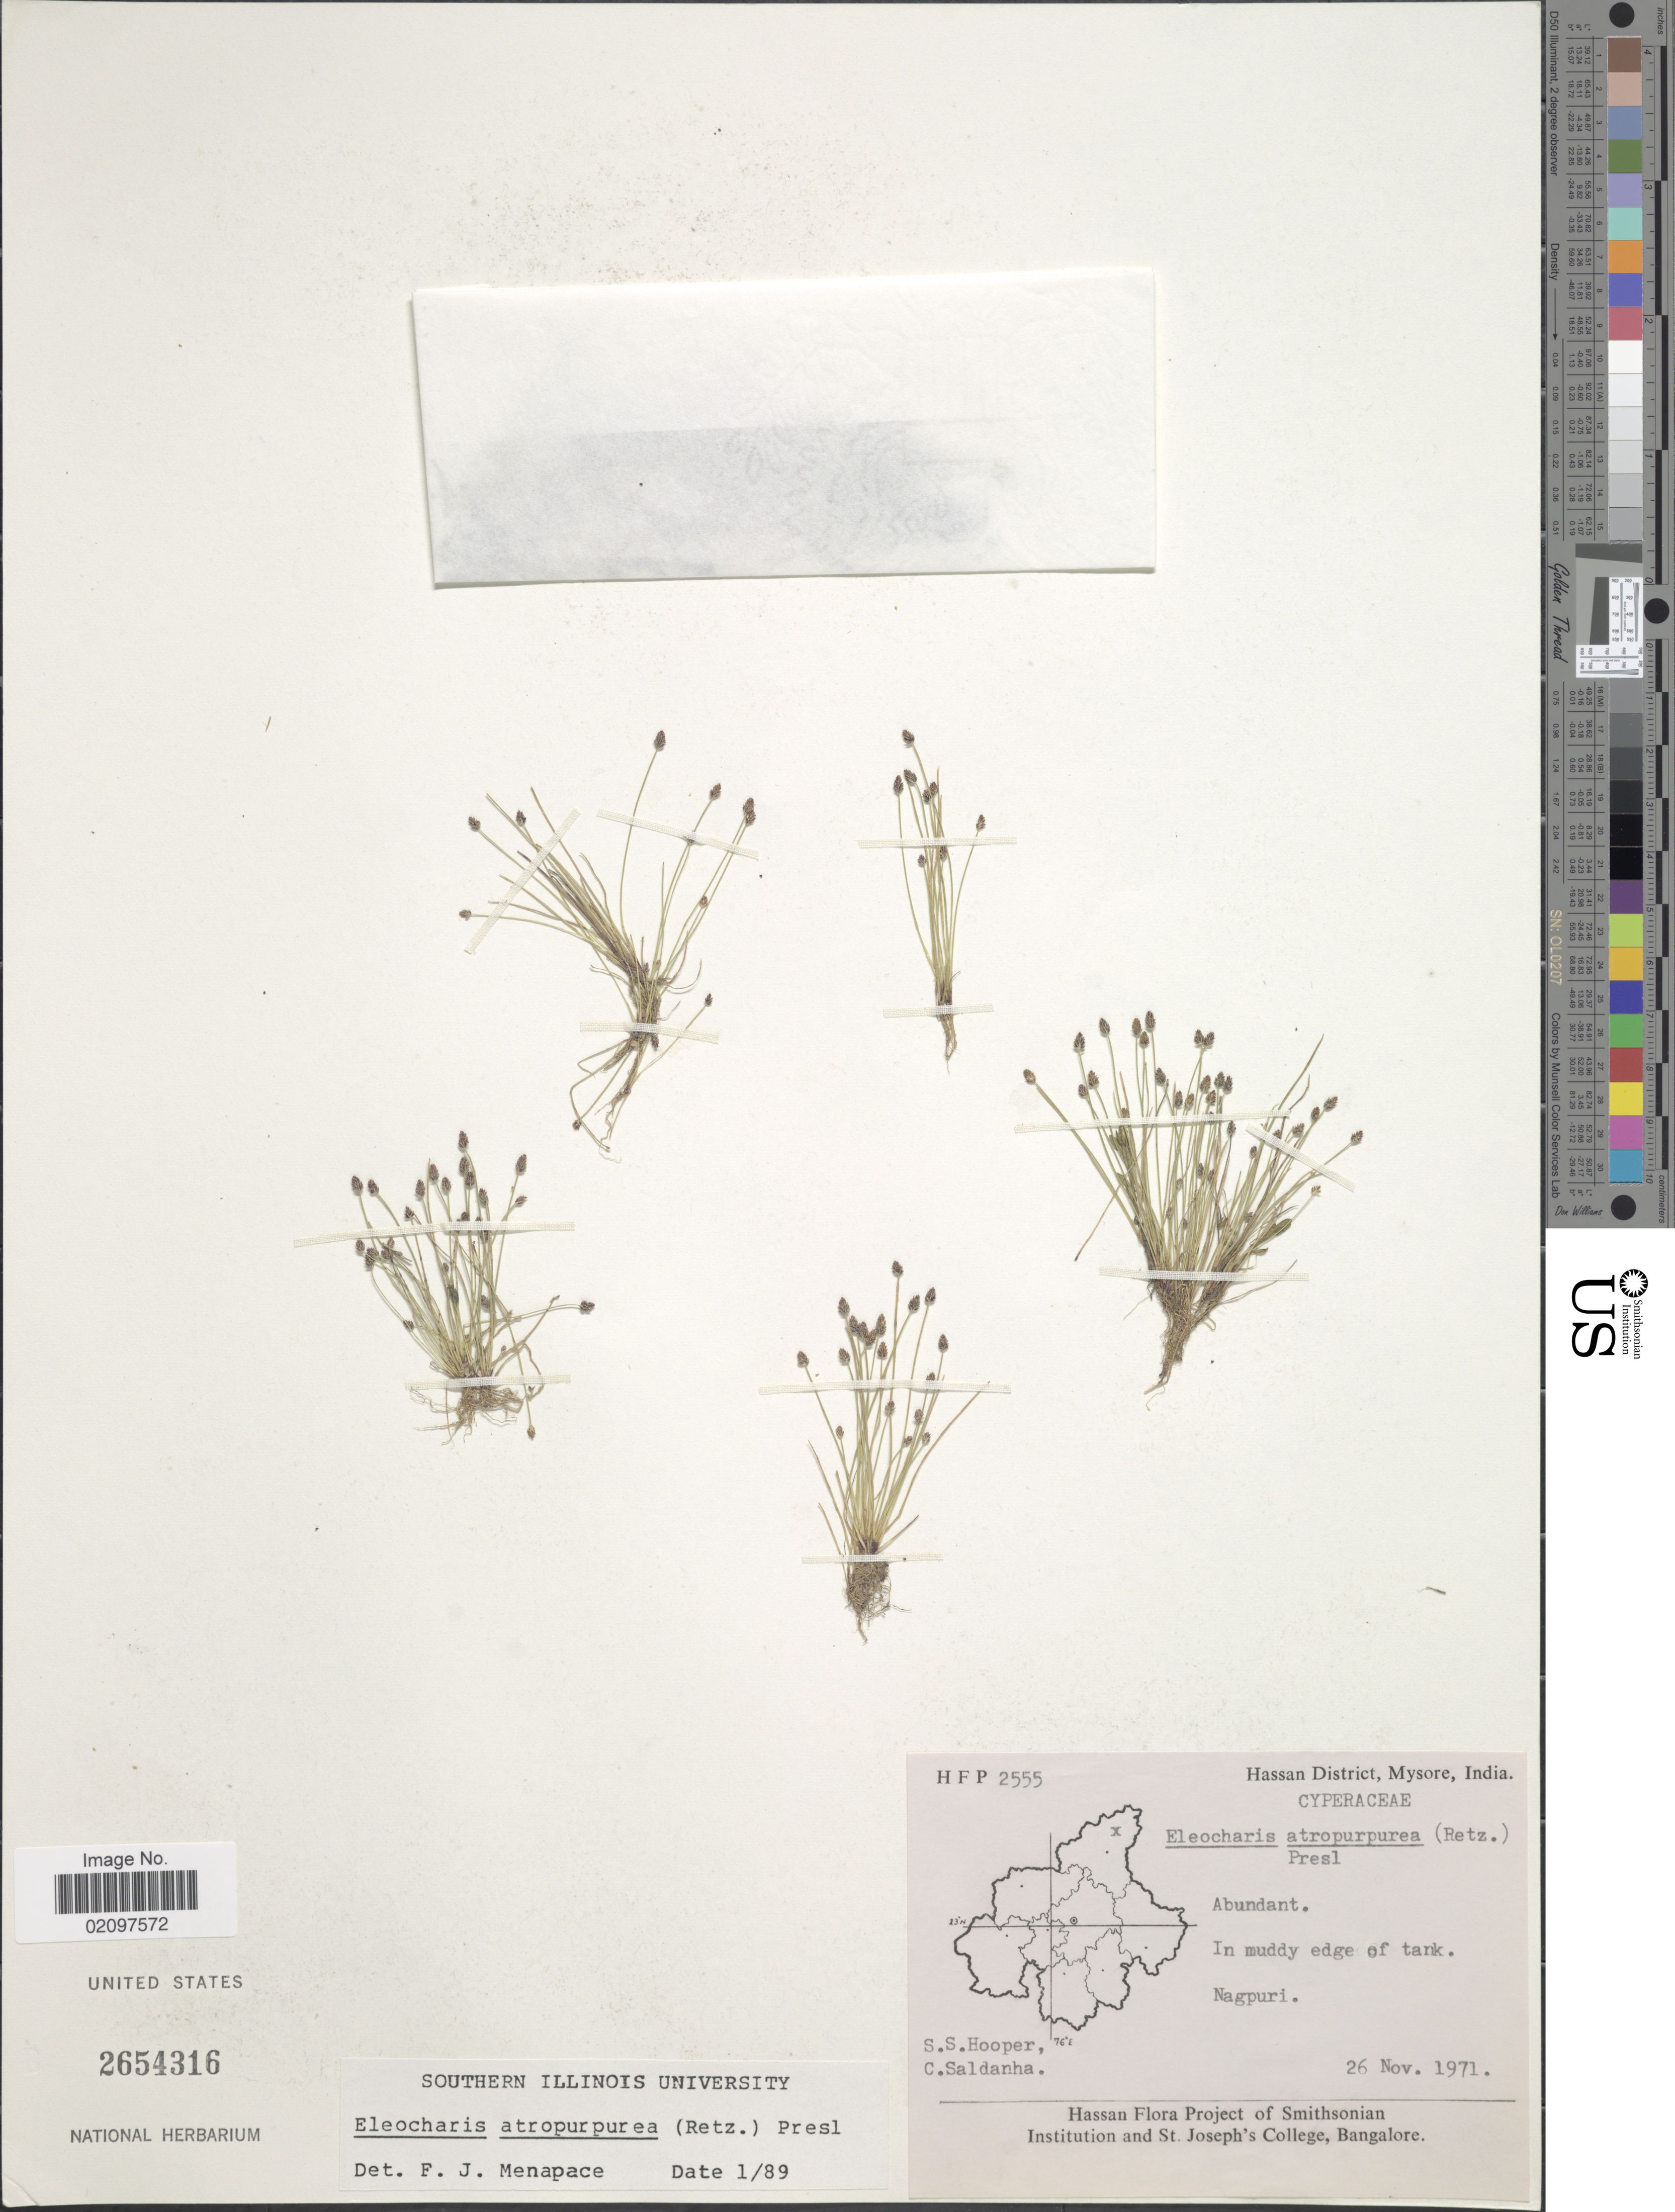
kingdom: Plantae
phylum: Tracheophyta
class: Liliopsida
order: Poales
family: Cyperaceae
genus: Eleocharis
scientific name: Eleocharis atropurpurea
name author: (Retz.) J. Presl & C. Presl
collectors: S. S. Hooper & C. Saldanha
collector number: H F P 2555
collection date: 1971-11-26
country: India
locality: Hassan District, Mysore, In muddy edge of tank, Nagapuri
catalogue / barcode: US 2654316